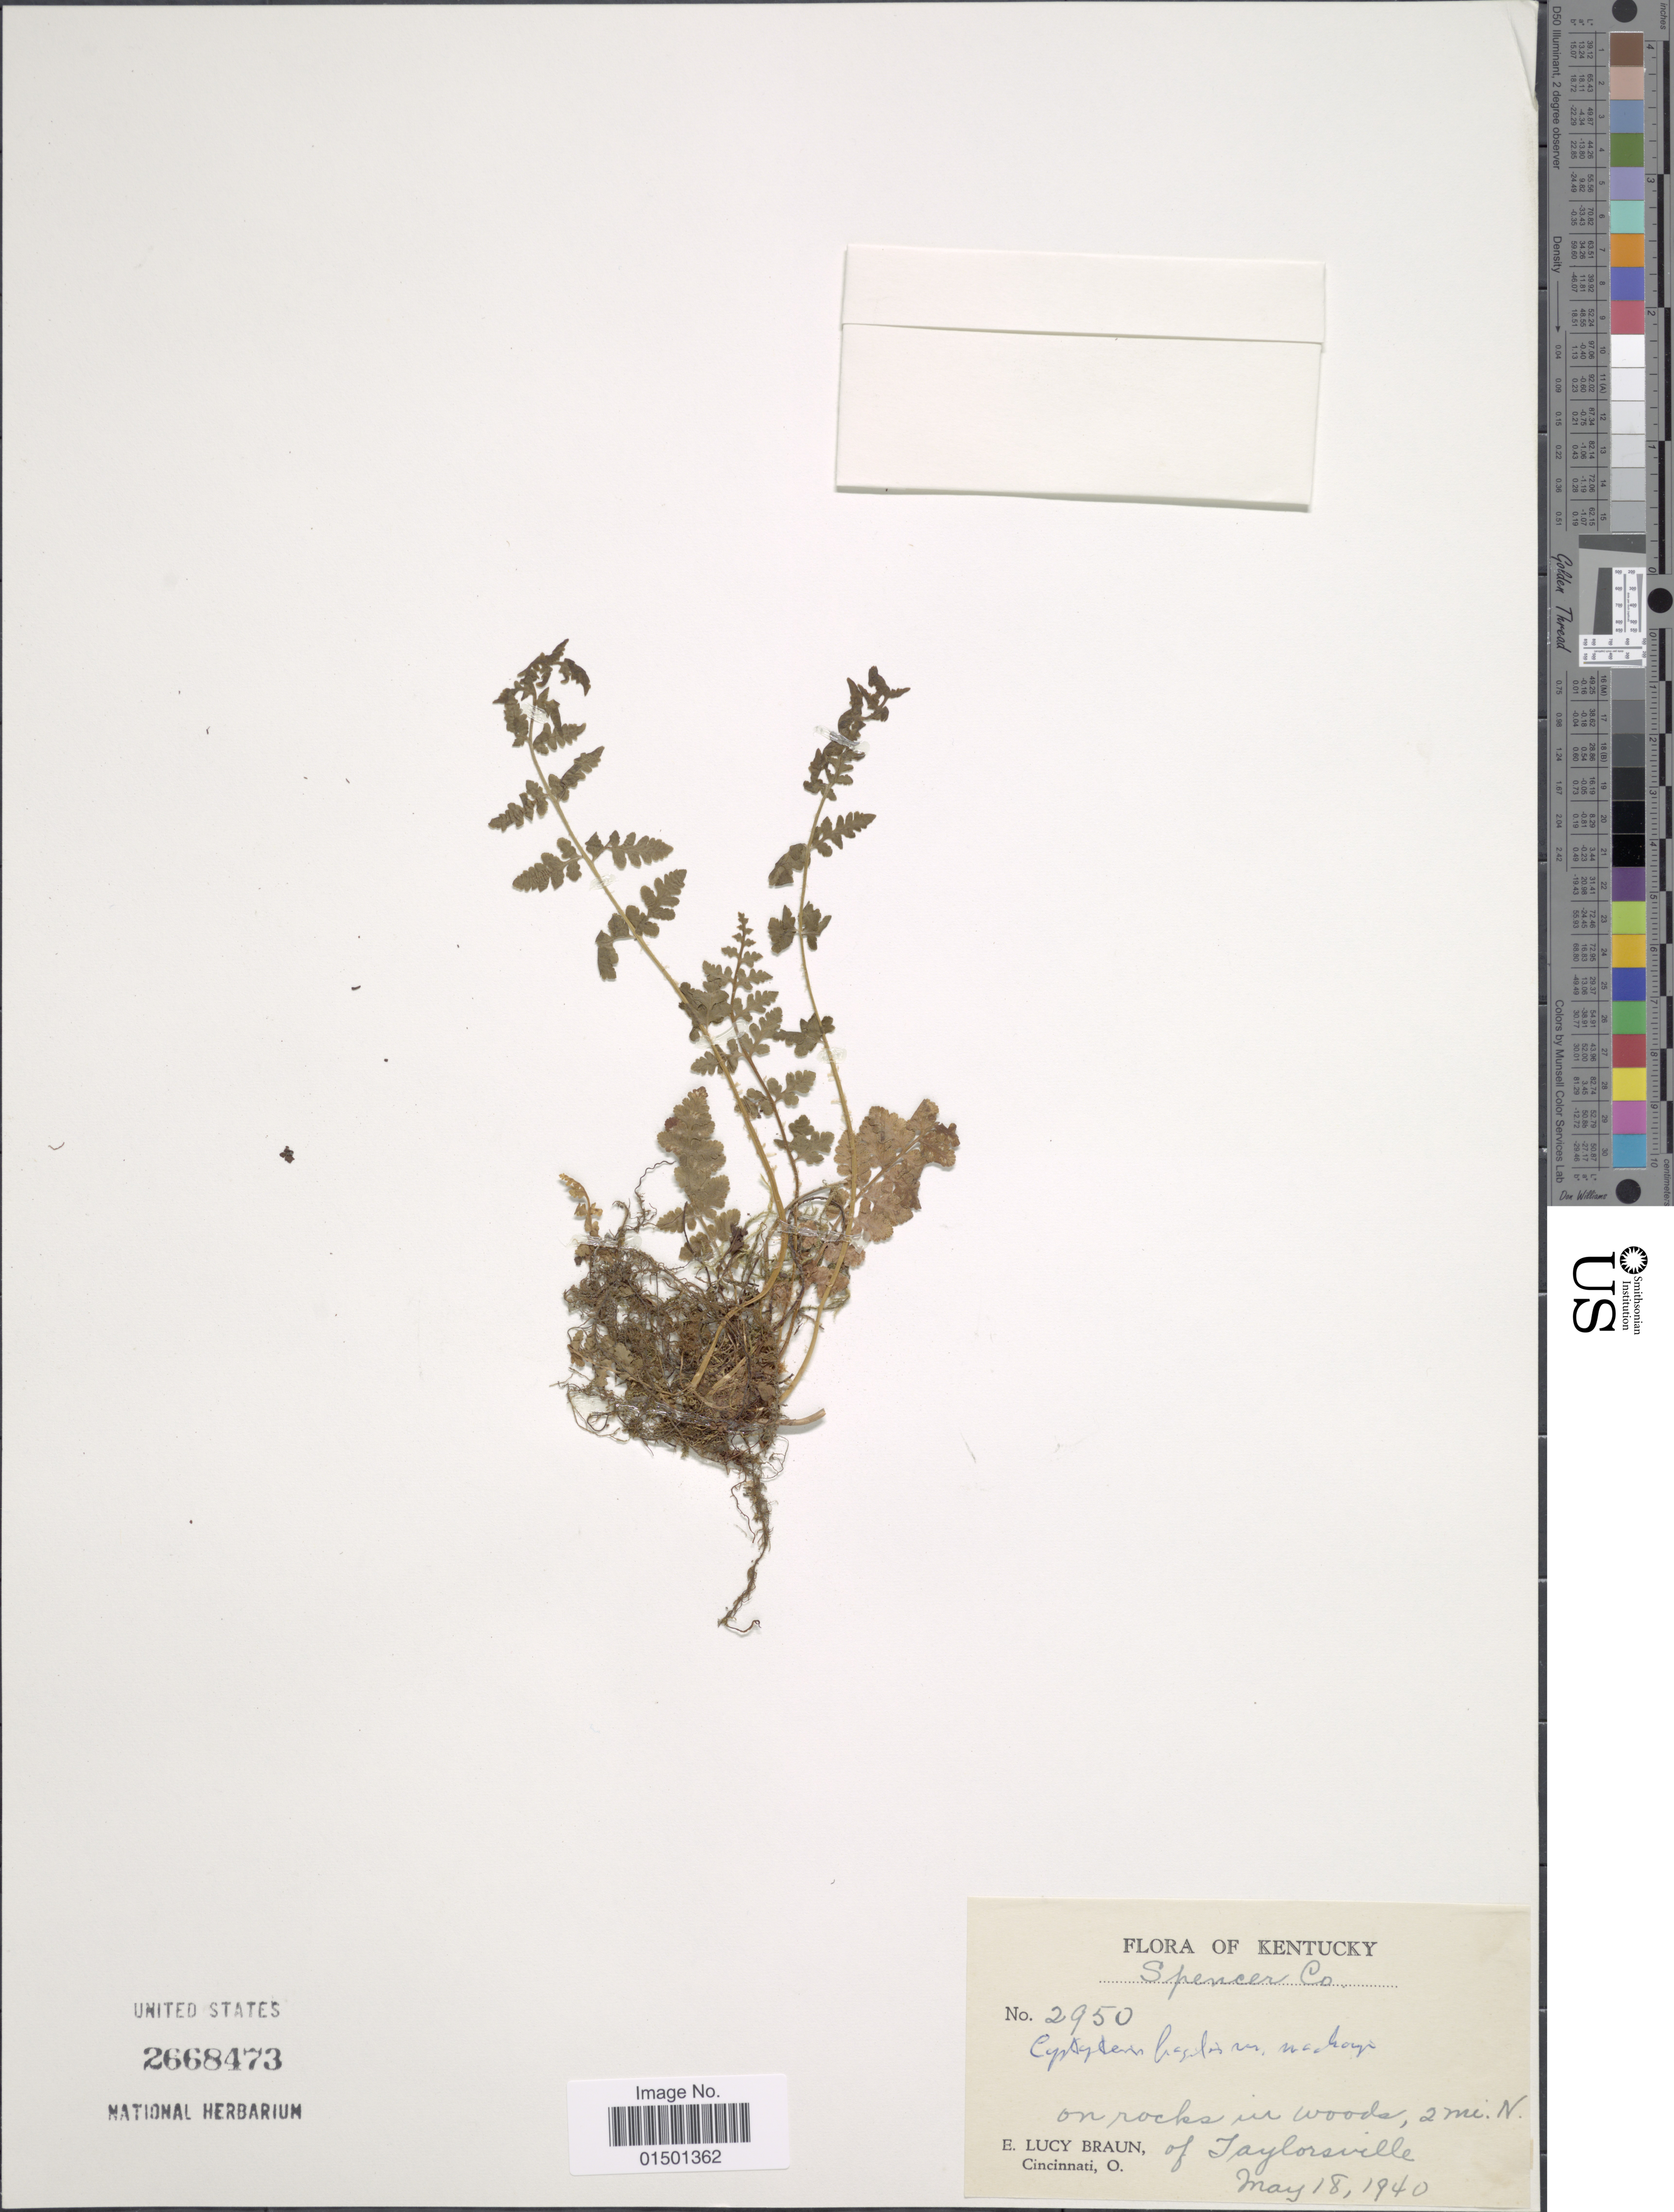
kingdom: Plantae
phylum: Tracheophyta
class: Polypodiopsida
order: Polypodiales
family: Cystopteridaceae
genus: Cystopteris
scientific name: Cystopteris diaphana x C. protrusa (Weath.) Blasdell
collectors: E. L. Braun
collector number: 2950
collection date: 1940-05-18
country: United States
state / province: Kentucky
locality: Spencer Co., on rocks in woods, 2 mi. n. of Taylorsville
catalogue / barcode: US 2668473